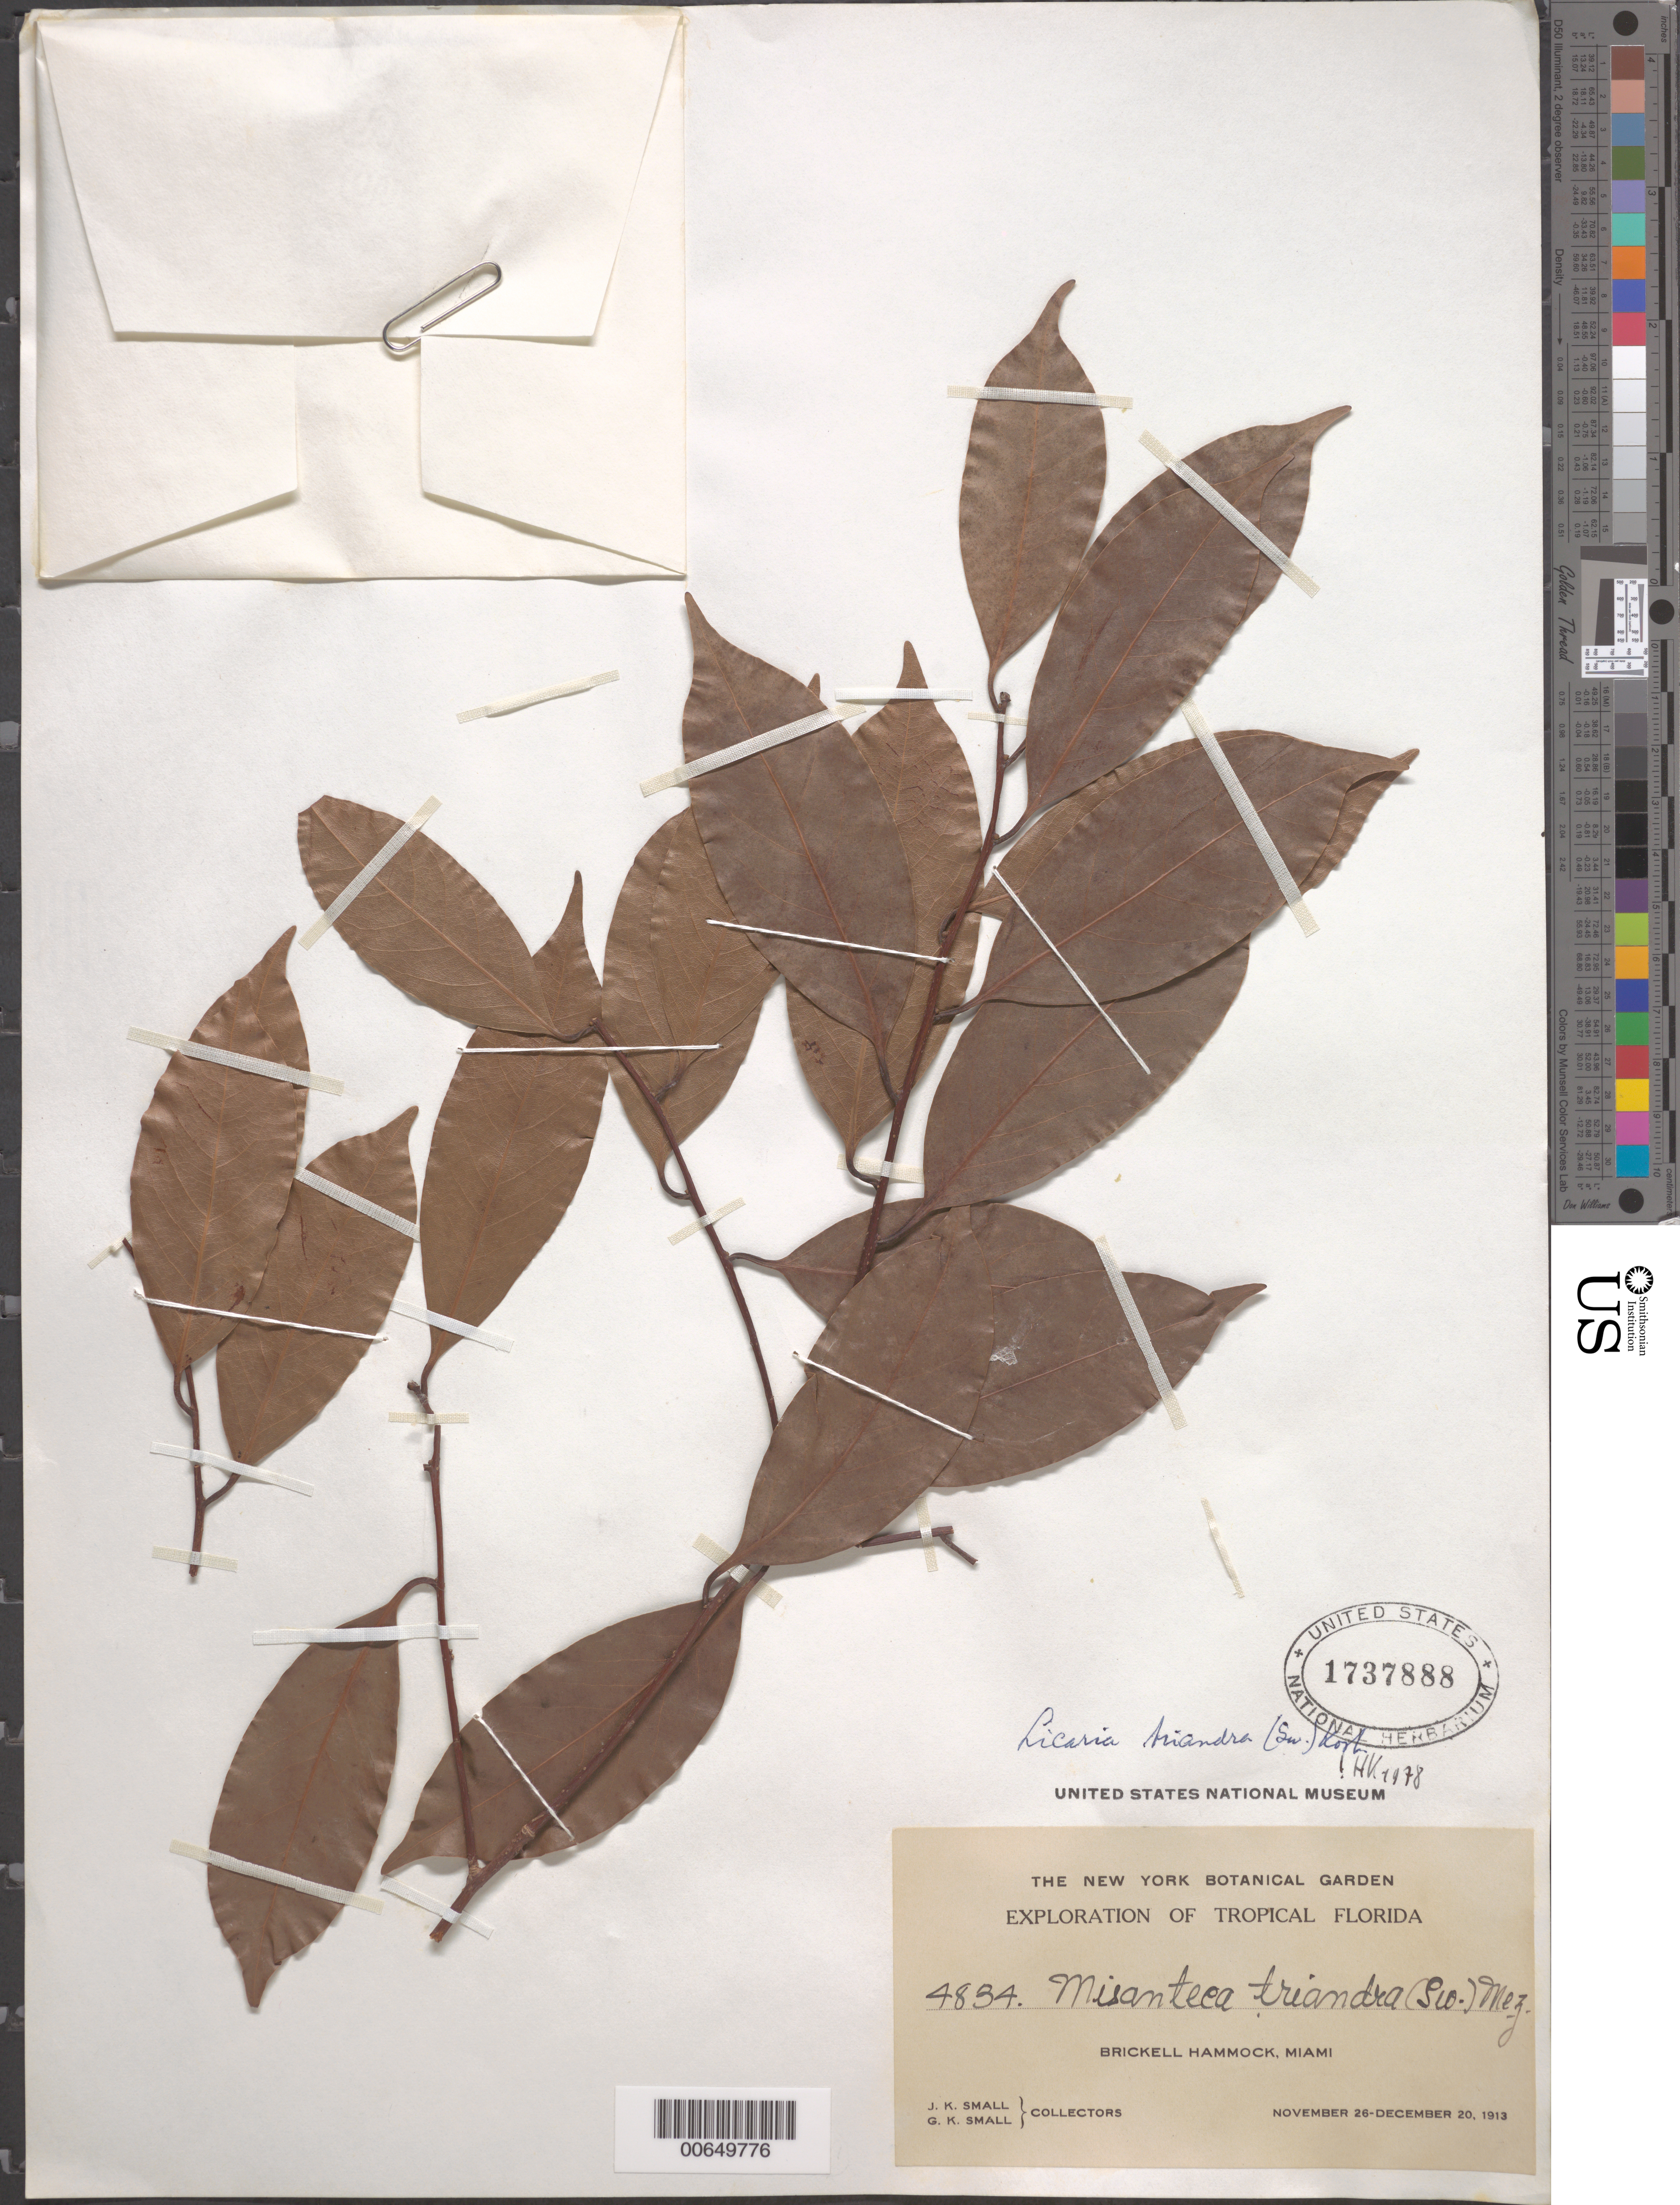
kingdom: Plantae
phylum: Tracheophyta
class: Magnoliopsida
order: Laurales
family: Lauraceae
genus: Licaria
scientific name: Licaria triandra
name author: (Sw.) Kosterm.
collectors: J. K. Small & G. K. Small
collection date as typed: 26 Nov 1913 to 20 Dec 1913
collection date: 1913-11-26/1913-12-20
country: United States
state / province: Florida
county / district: Dade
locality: Brickell Hammock, Miami.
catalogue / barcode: US 1737888